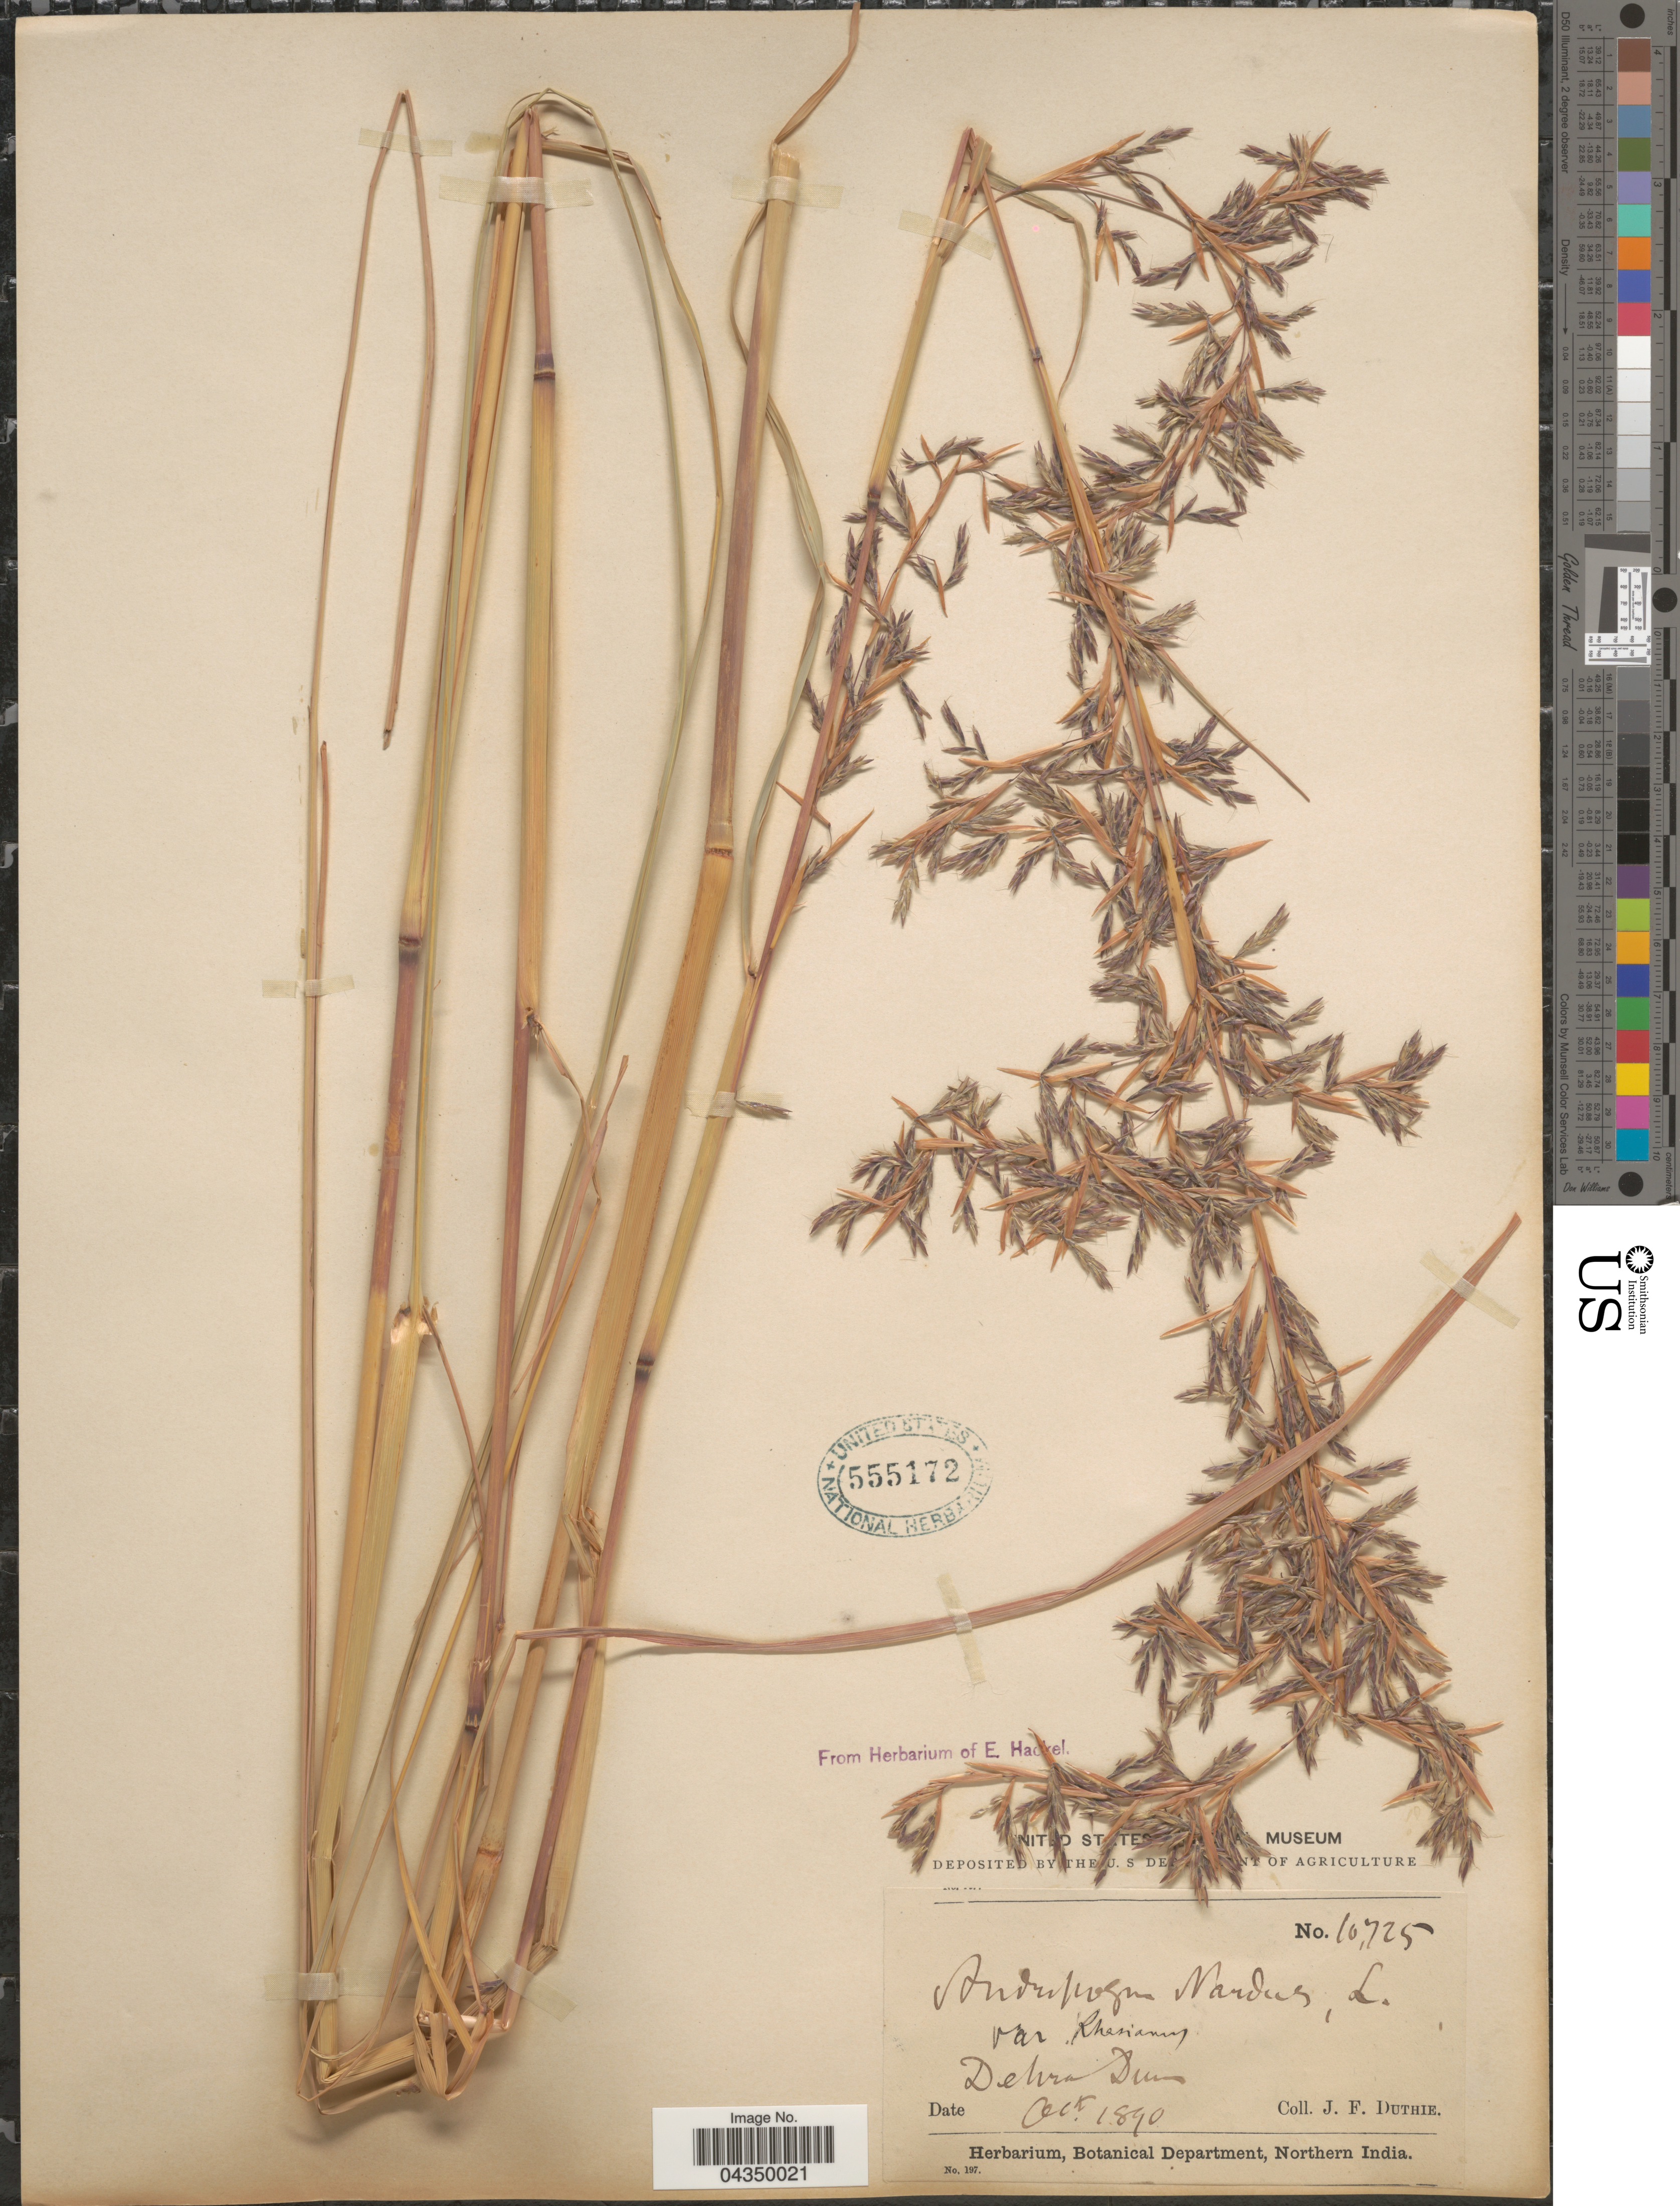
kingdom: Plantae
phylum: Tracheophyta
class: Liliopsida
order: Poales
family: Poaceae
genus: Cymbopogon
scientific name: Cymbopogon khasianus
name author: (Hack.) Stapf ex Bor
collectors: J. F. Duthie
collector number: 10725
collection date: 1890-10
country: India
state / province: Uttarakhand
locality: Dehra Dun.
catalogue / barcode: US 555172